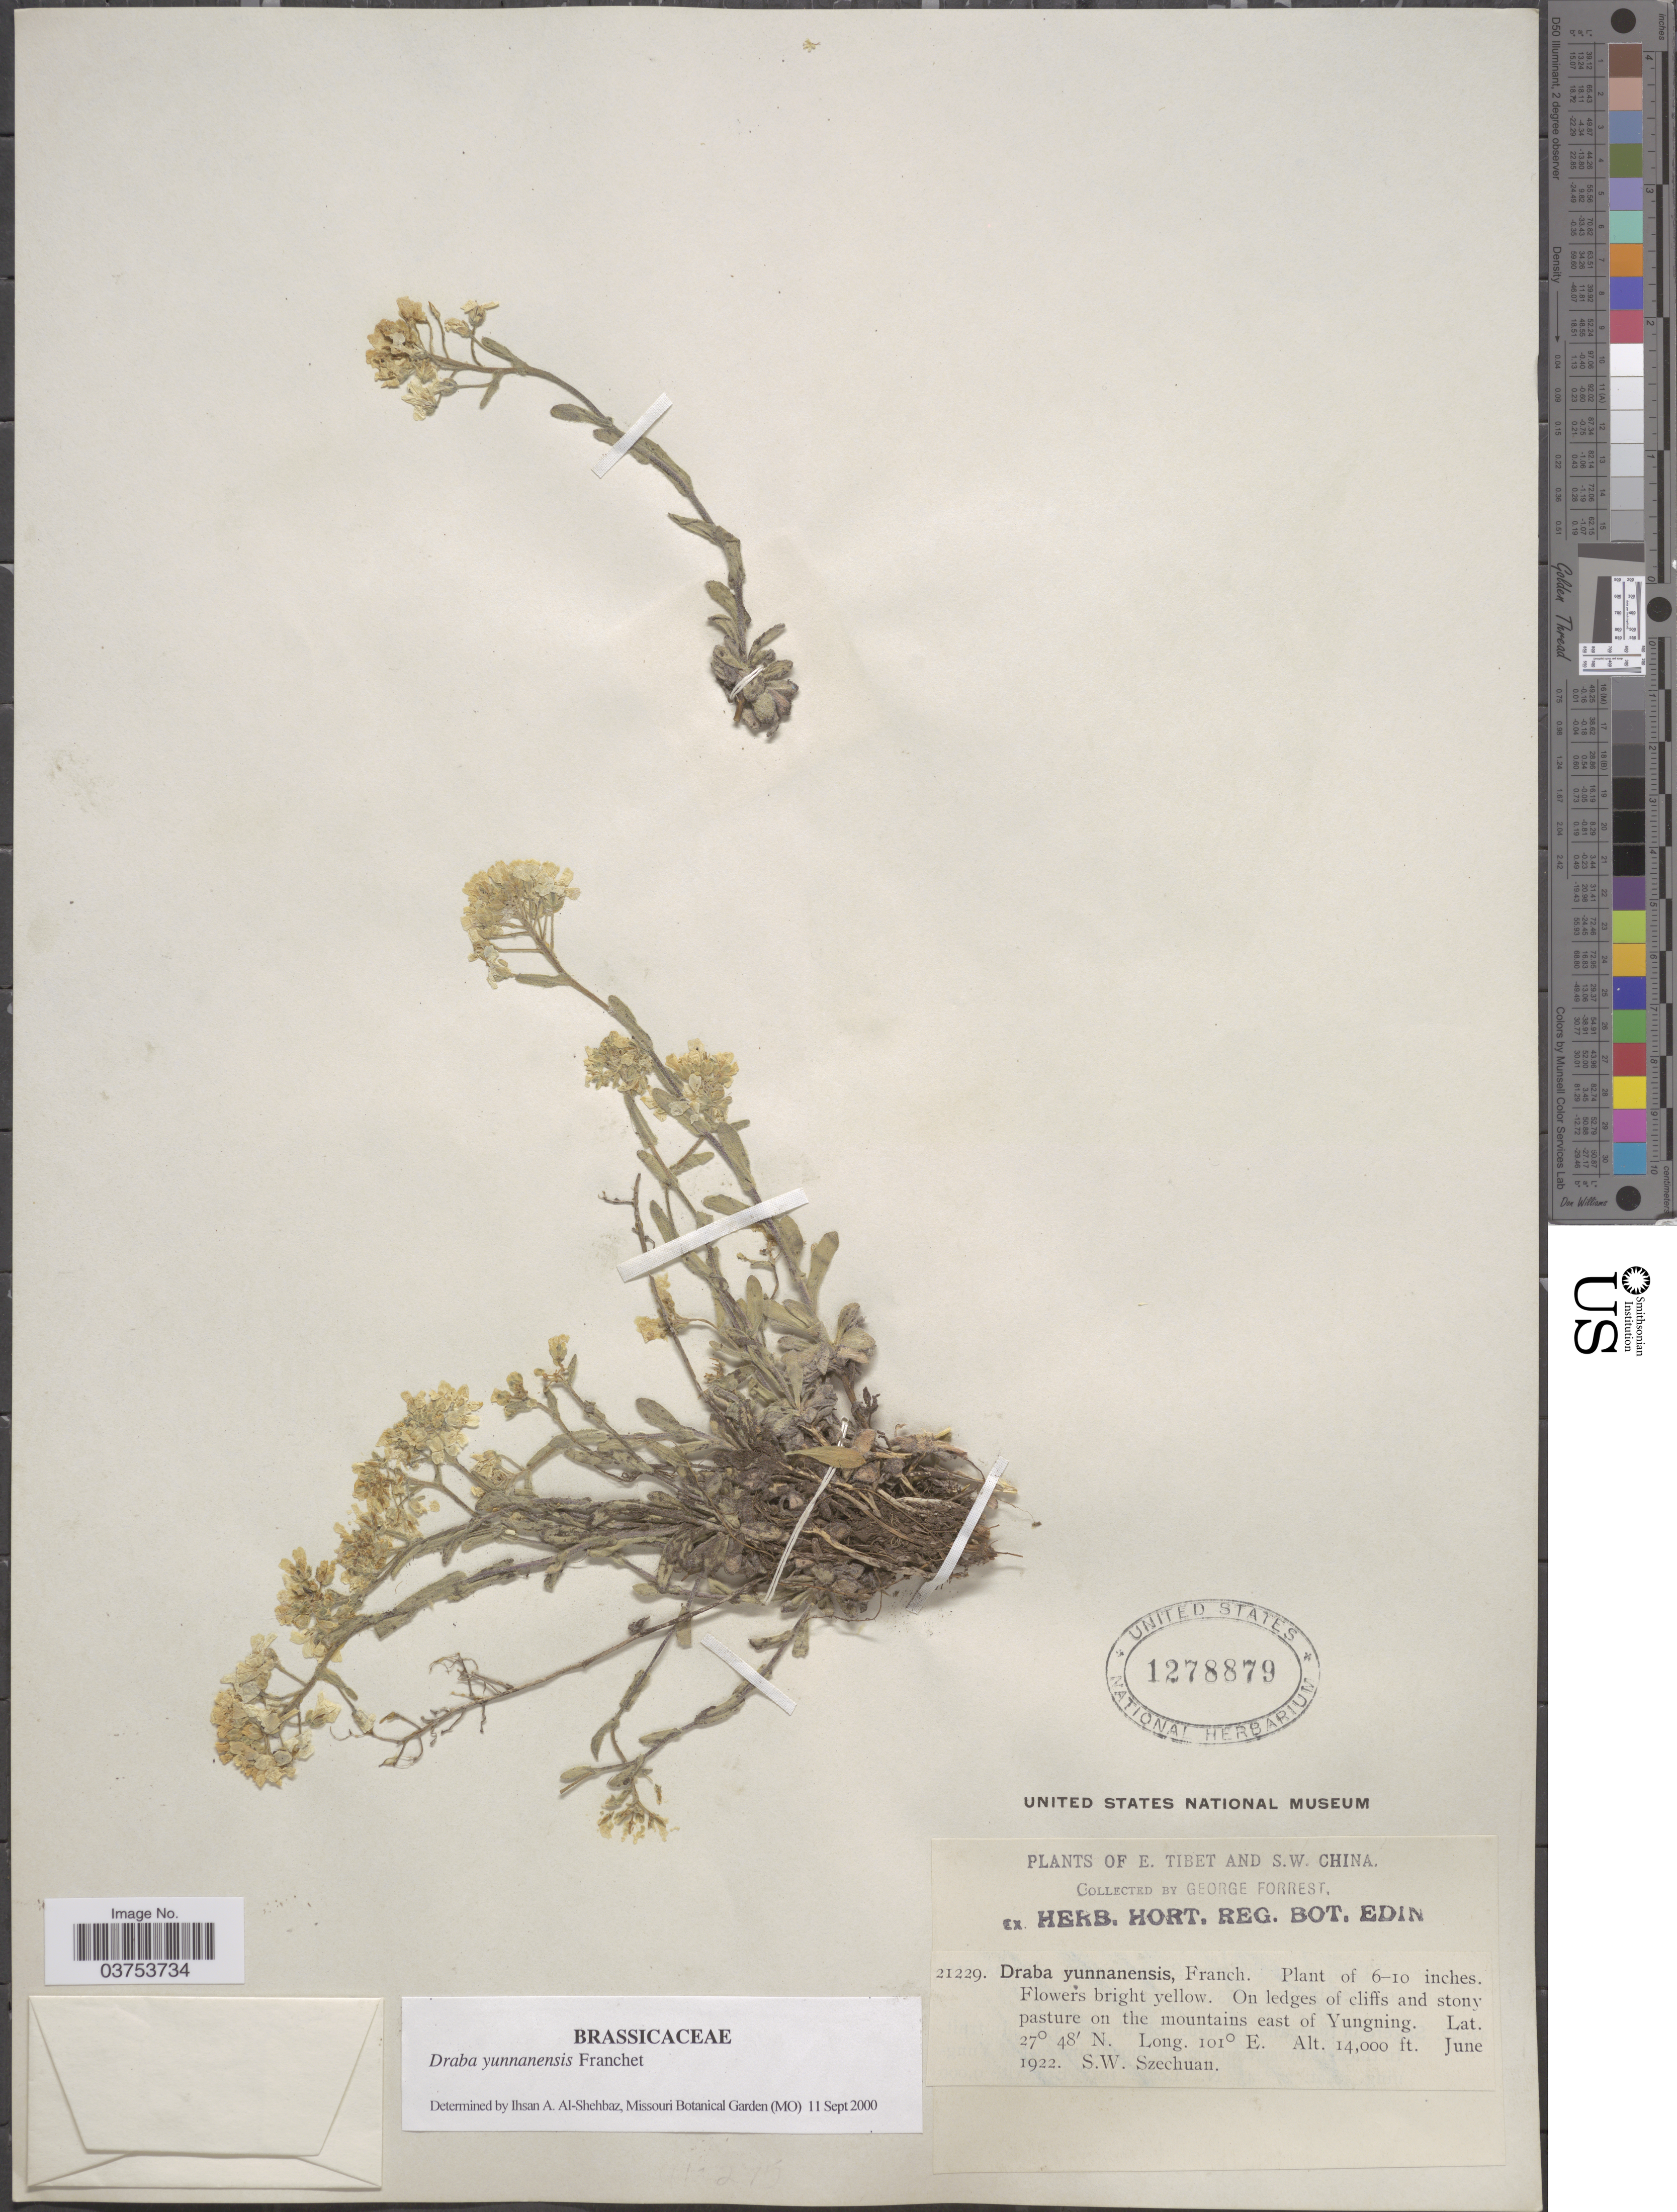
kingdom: Plantae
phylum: Tracheophyta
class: Magnoliopsida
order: Brassicales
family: Brassicaceae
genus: Draba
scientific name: Draba yunnanensis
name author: Franch.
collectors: G. Forrest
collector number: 21229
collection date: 1922-06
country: China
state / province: Sichuan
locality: E. Tibet and S.W. China. On ledges of cliffs and stony pasture on the mountains east of Yungning. S.W. Szechuan.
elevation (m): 4267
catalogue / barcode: US 1278879